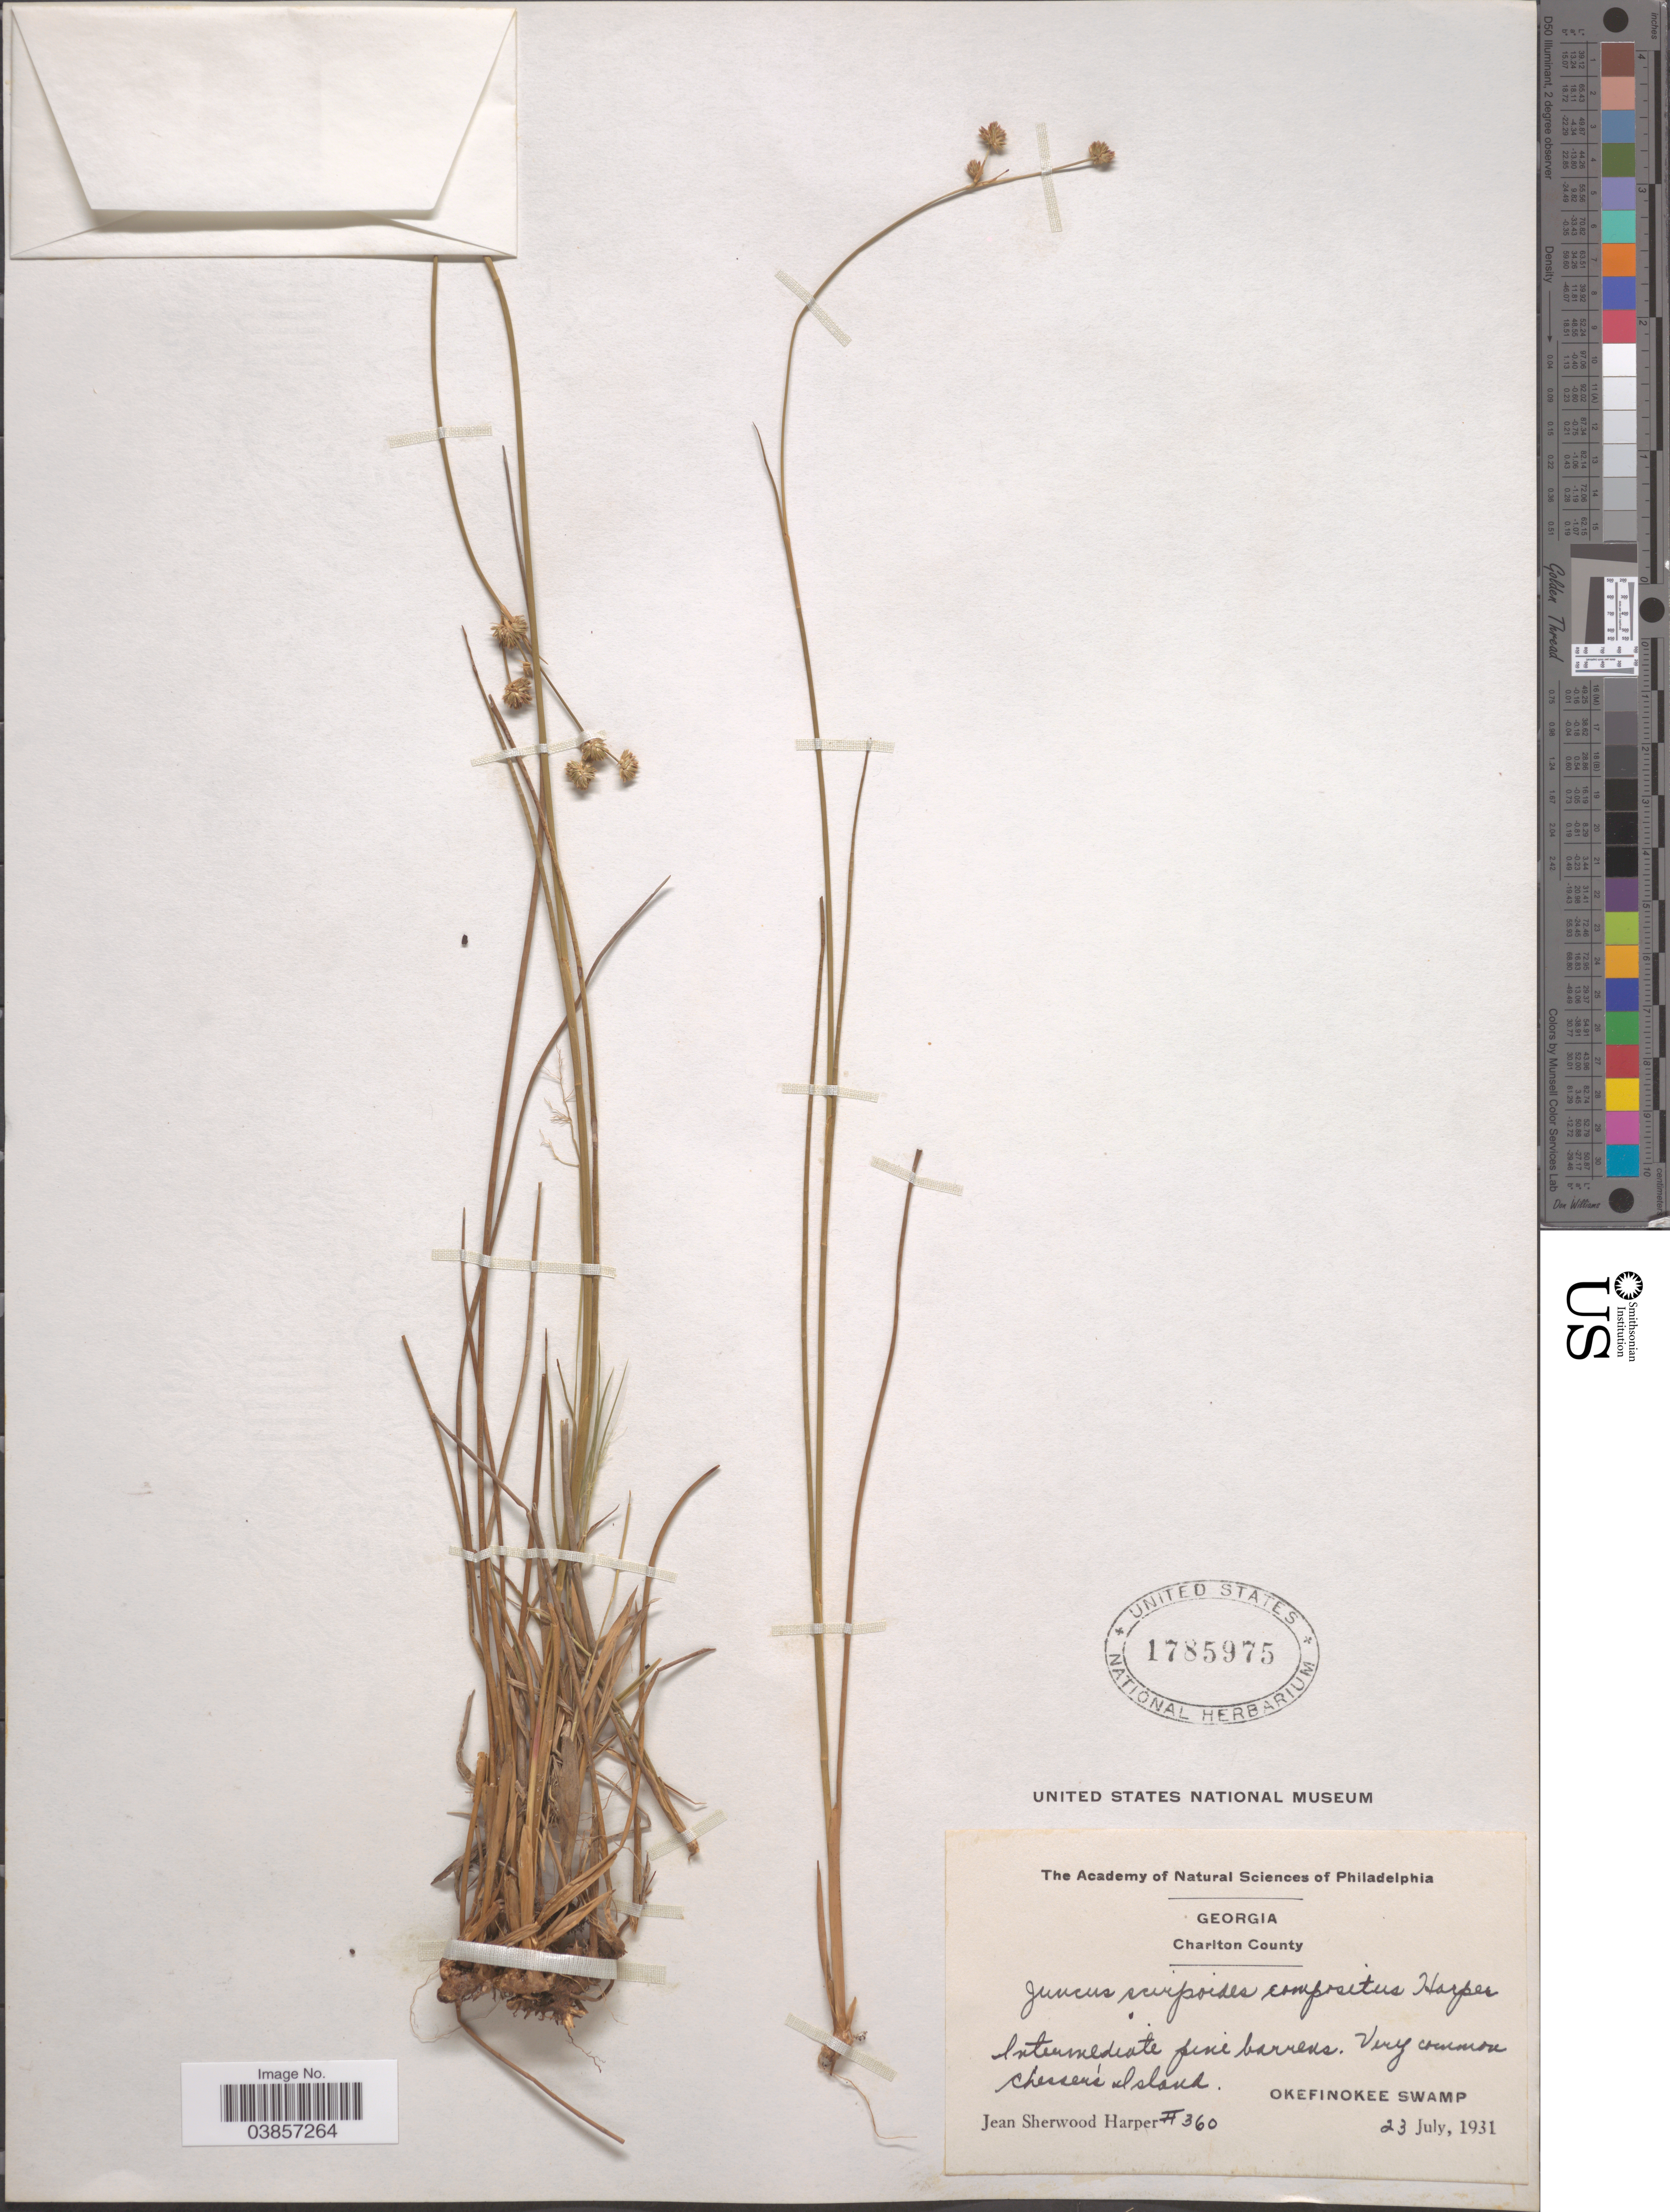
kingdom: Plantae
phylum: Tracheophyta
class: Liliopsida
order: Poales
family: Juncaceae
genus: Juncus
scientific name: Juncus scirpoides var. compositus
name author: R.M. Harper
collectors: J. Harper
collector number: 360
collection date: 1931-07-23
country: United States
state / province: Georgia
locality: Charlton County. Chessen's Island. Okefinokee Swamp.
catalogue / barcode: US 1785975